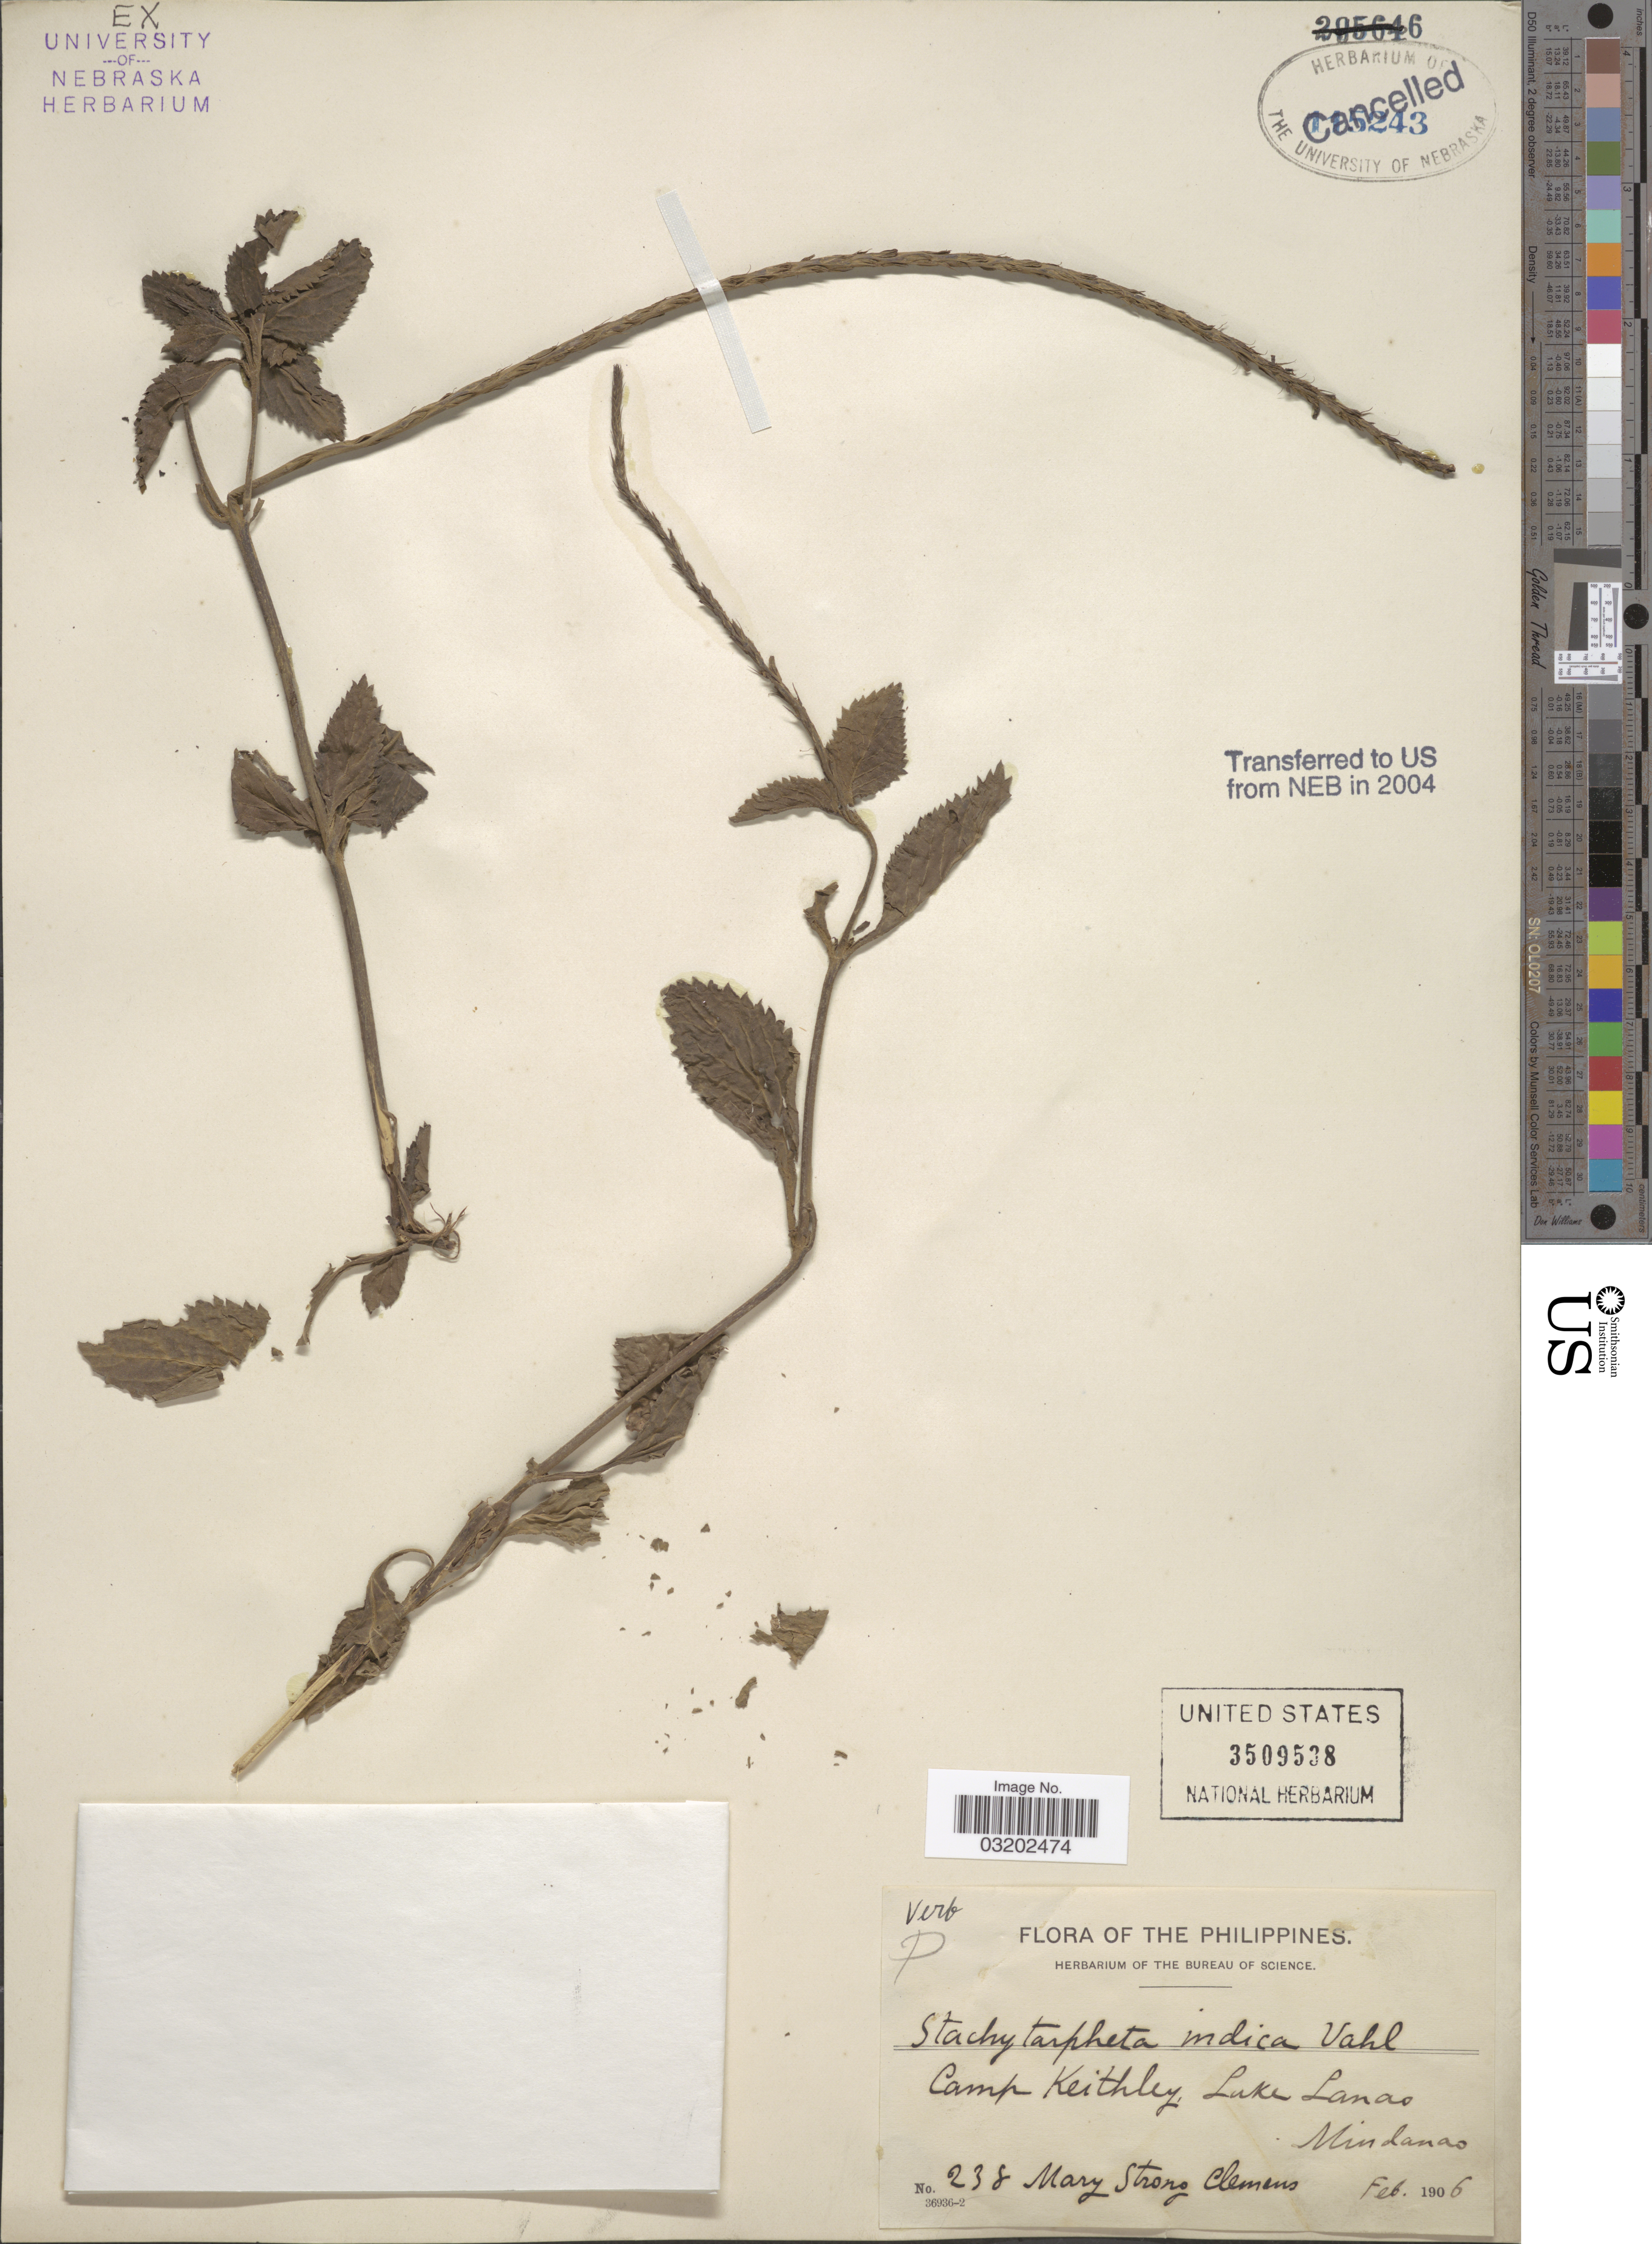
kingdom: Plantae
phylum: Tracheophyta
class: Magnoliopsida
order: Lamiales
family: Verbenaceae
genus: Stachytarpheta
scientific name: Stachytarpheta urticifolia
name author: Sims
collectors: M. S. Clemens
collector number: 238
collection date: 1906-02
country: Philippines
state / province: Muslim Mindanao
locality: Camp Keithley, Lake Lanao, Mindanao.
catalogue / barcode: US 3509538